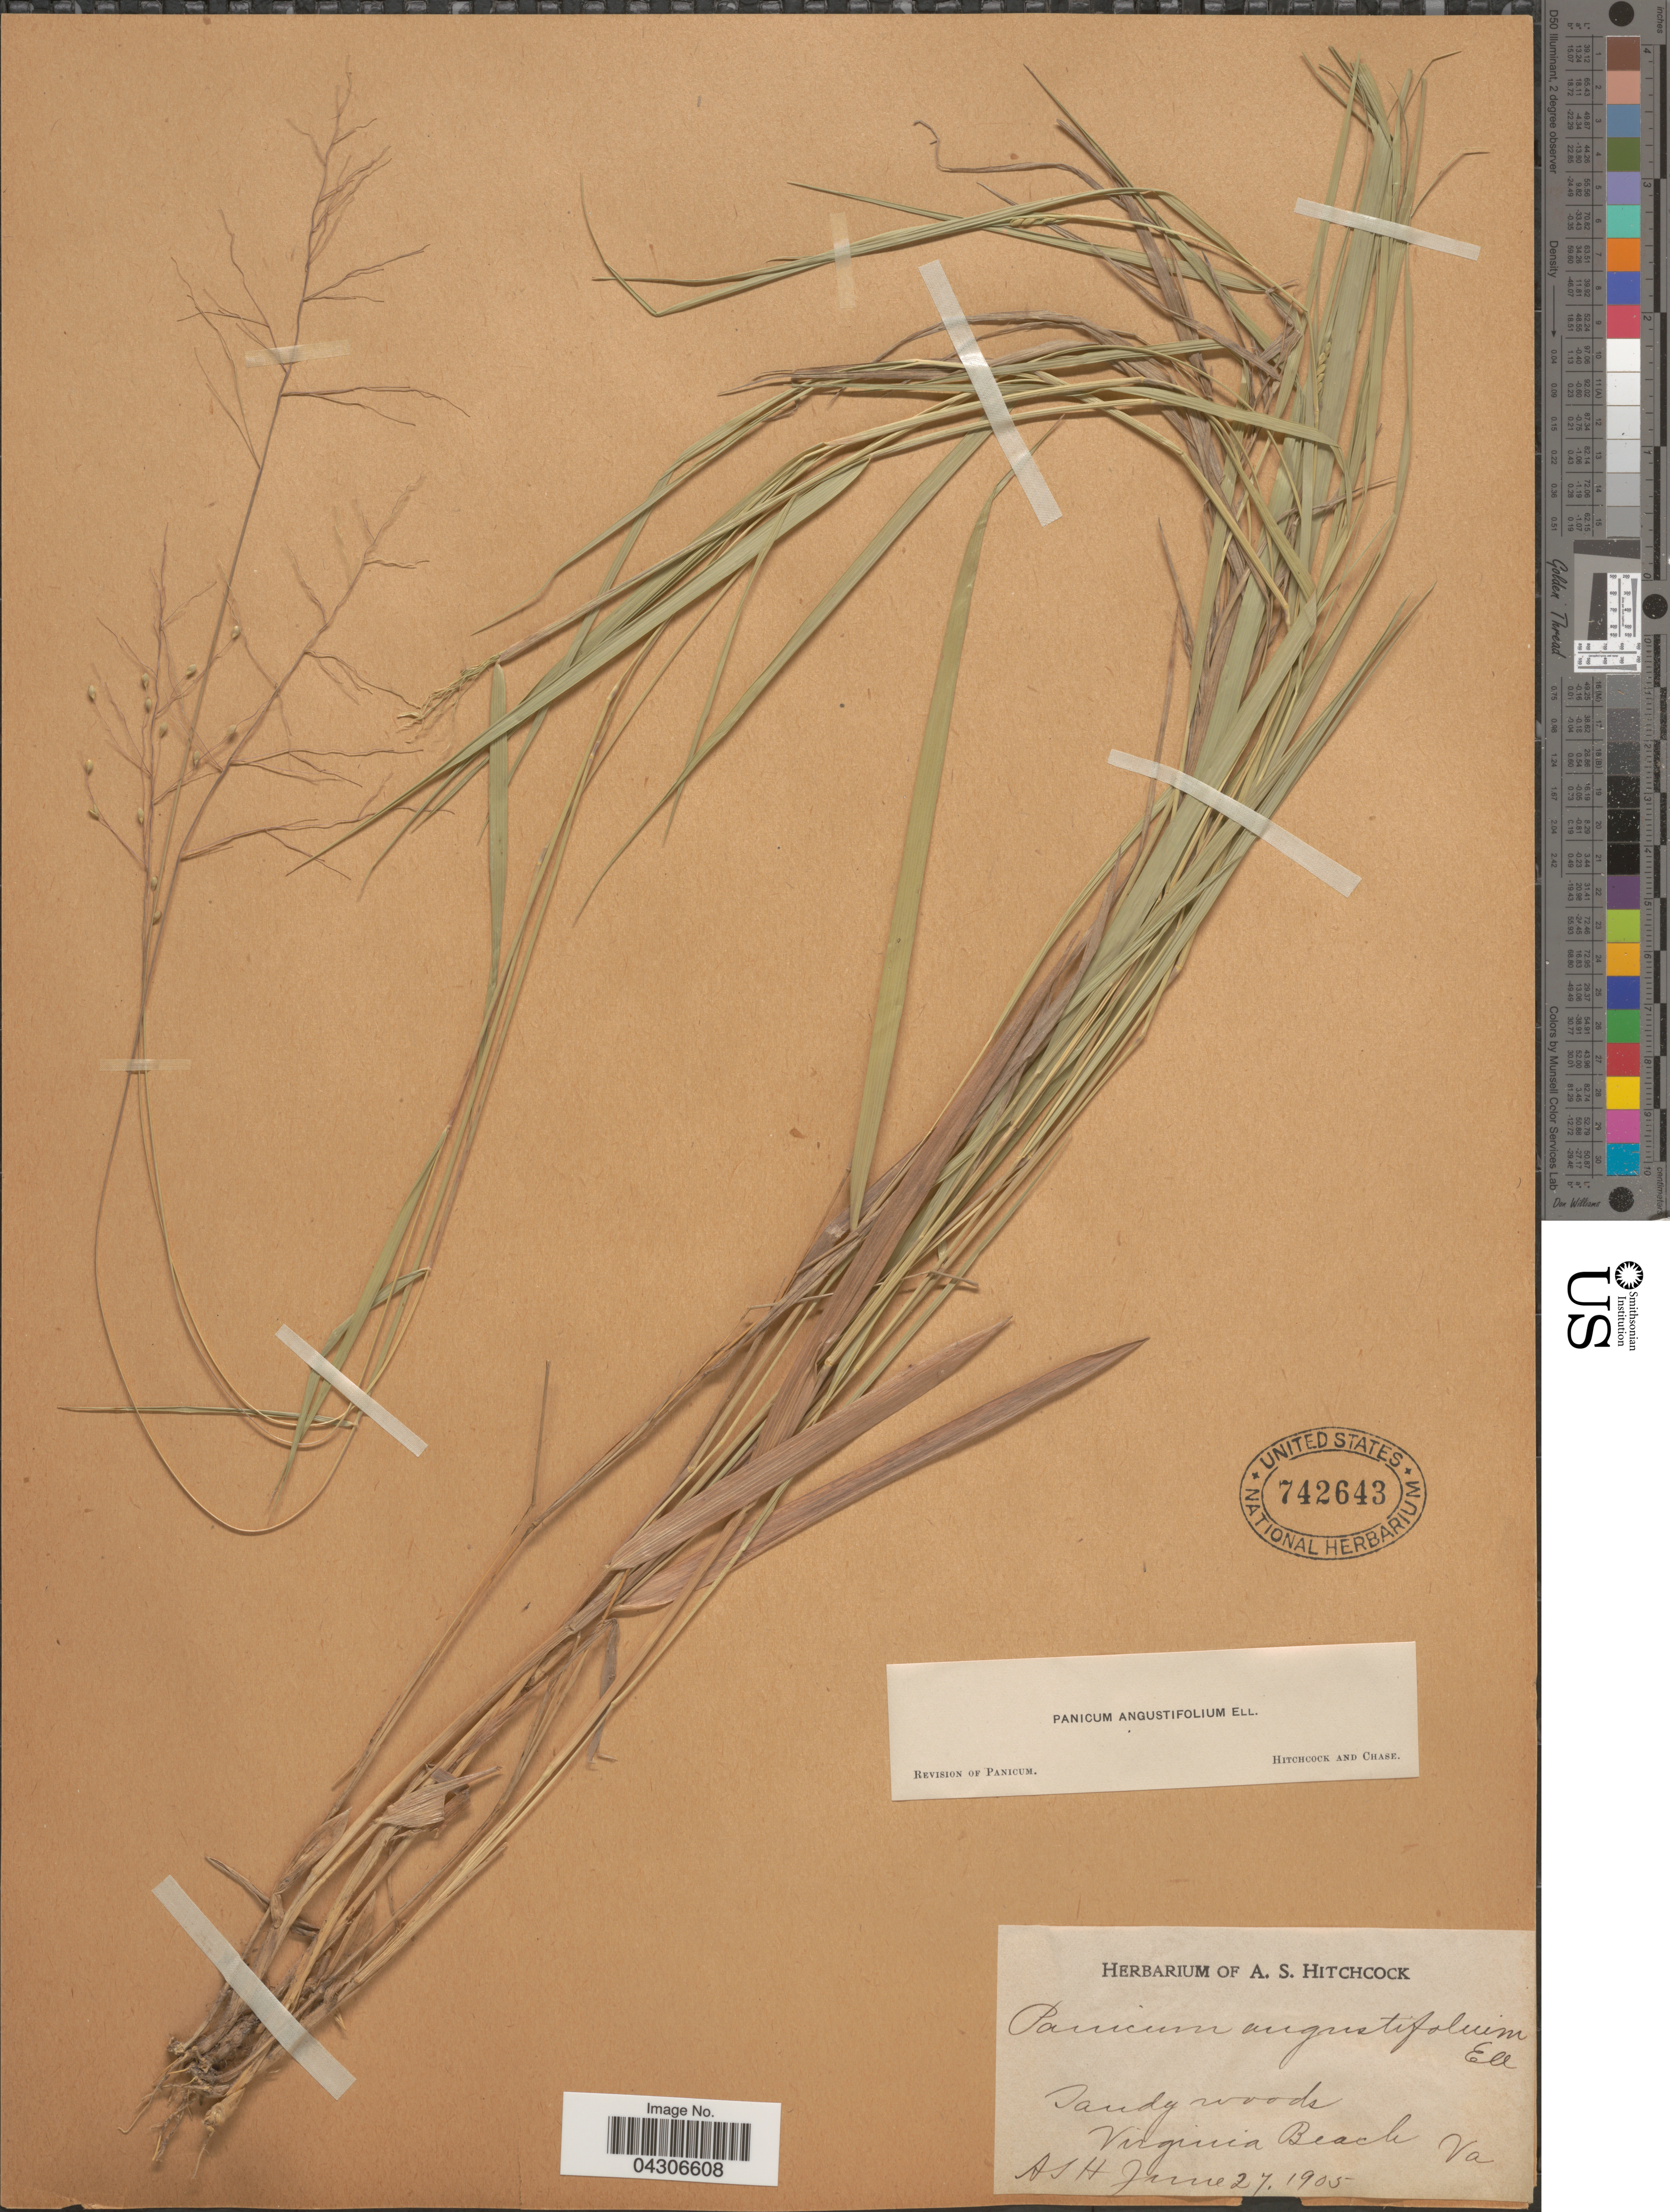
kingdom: Plantae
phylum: Tracheophyta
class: Liliopsida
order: Poales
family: Poaceae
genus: Dichanthelium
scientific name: Dichanthelium aciculare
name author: (Desv. ex Poir.) Gould & C.A. Clark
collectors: A. S. Hitchcock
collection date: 1905-06-27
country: United States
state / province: Virginia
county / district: City of Virginia Beach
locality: Virginia Beach.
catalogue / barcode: US 742643